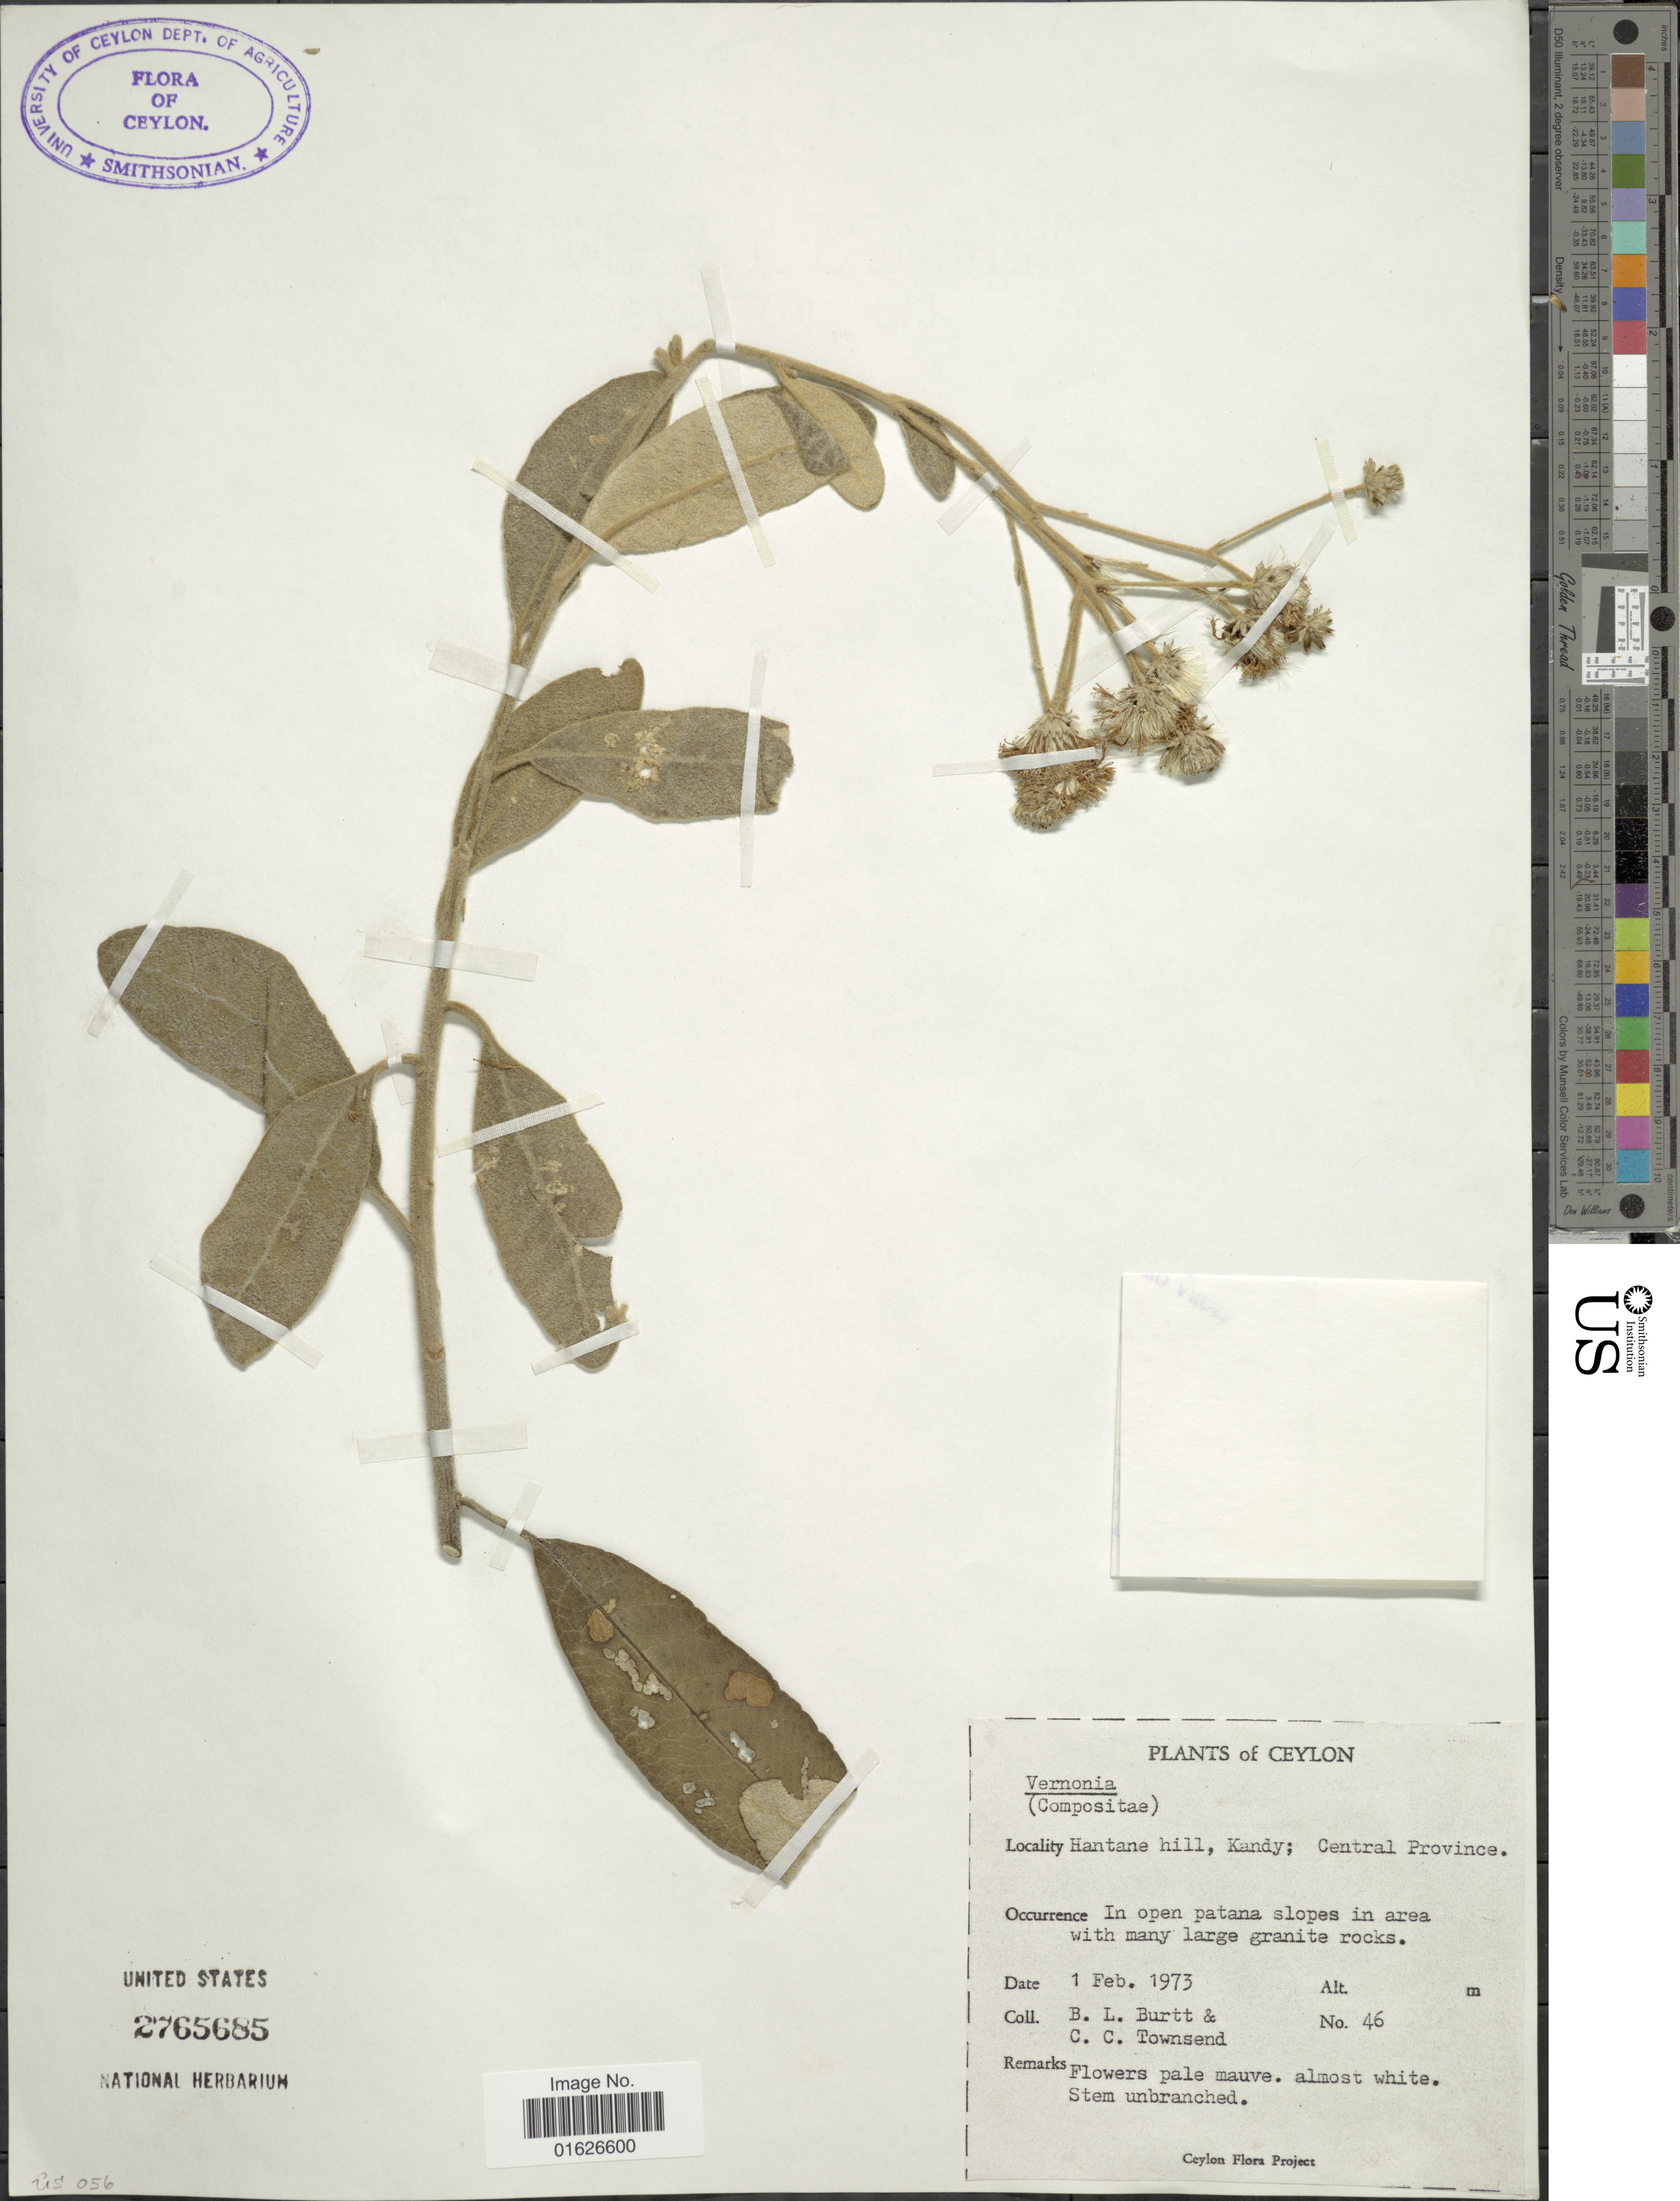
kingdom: Plantae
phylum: Tracheophyta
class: Magnoliopsida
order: Asterales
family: Asteraceae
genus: Uniyala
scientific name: Uniyala wightiana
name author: (Arn.) H. Rob. & Skvarla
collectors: B. L. Burtt & C. C. Townsend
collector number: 46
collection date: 1973-02-01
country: Sri Lanka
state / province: Central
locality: Ceylon, Hantane hill, Kandy, Central Province.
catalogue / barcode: US 2765685